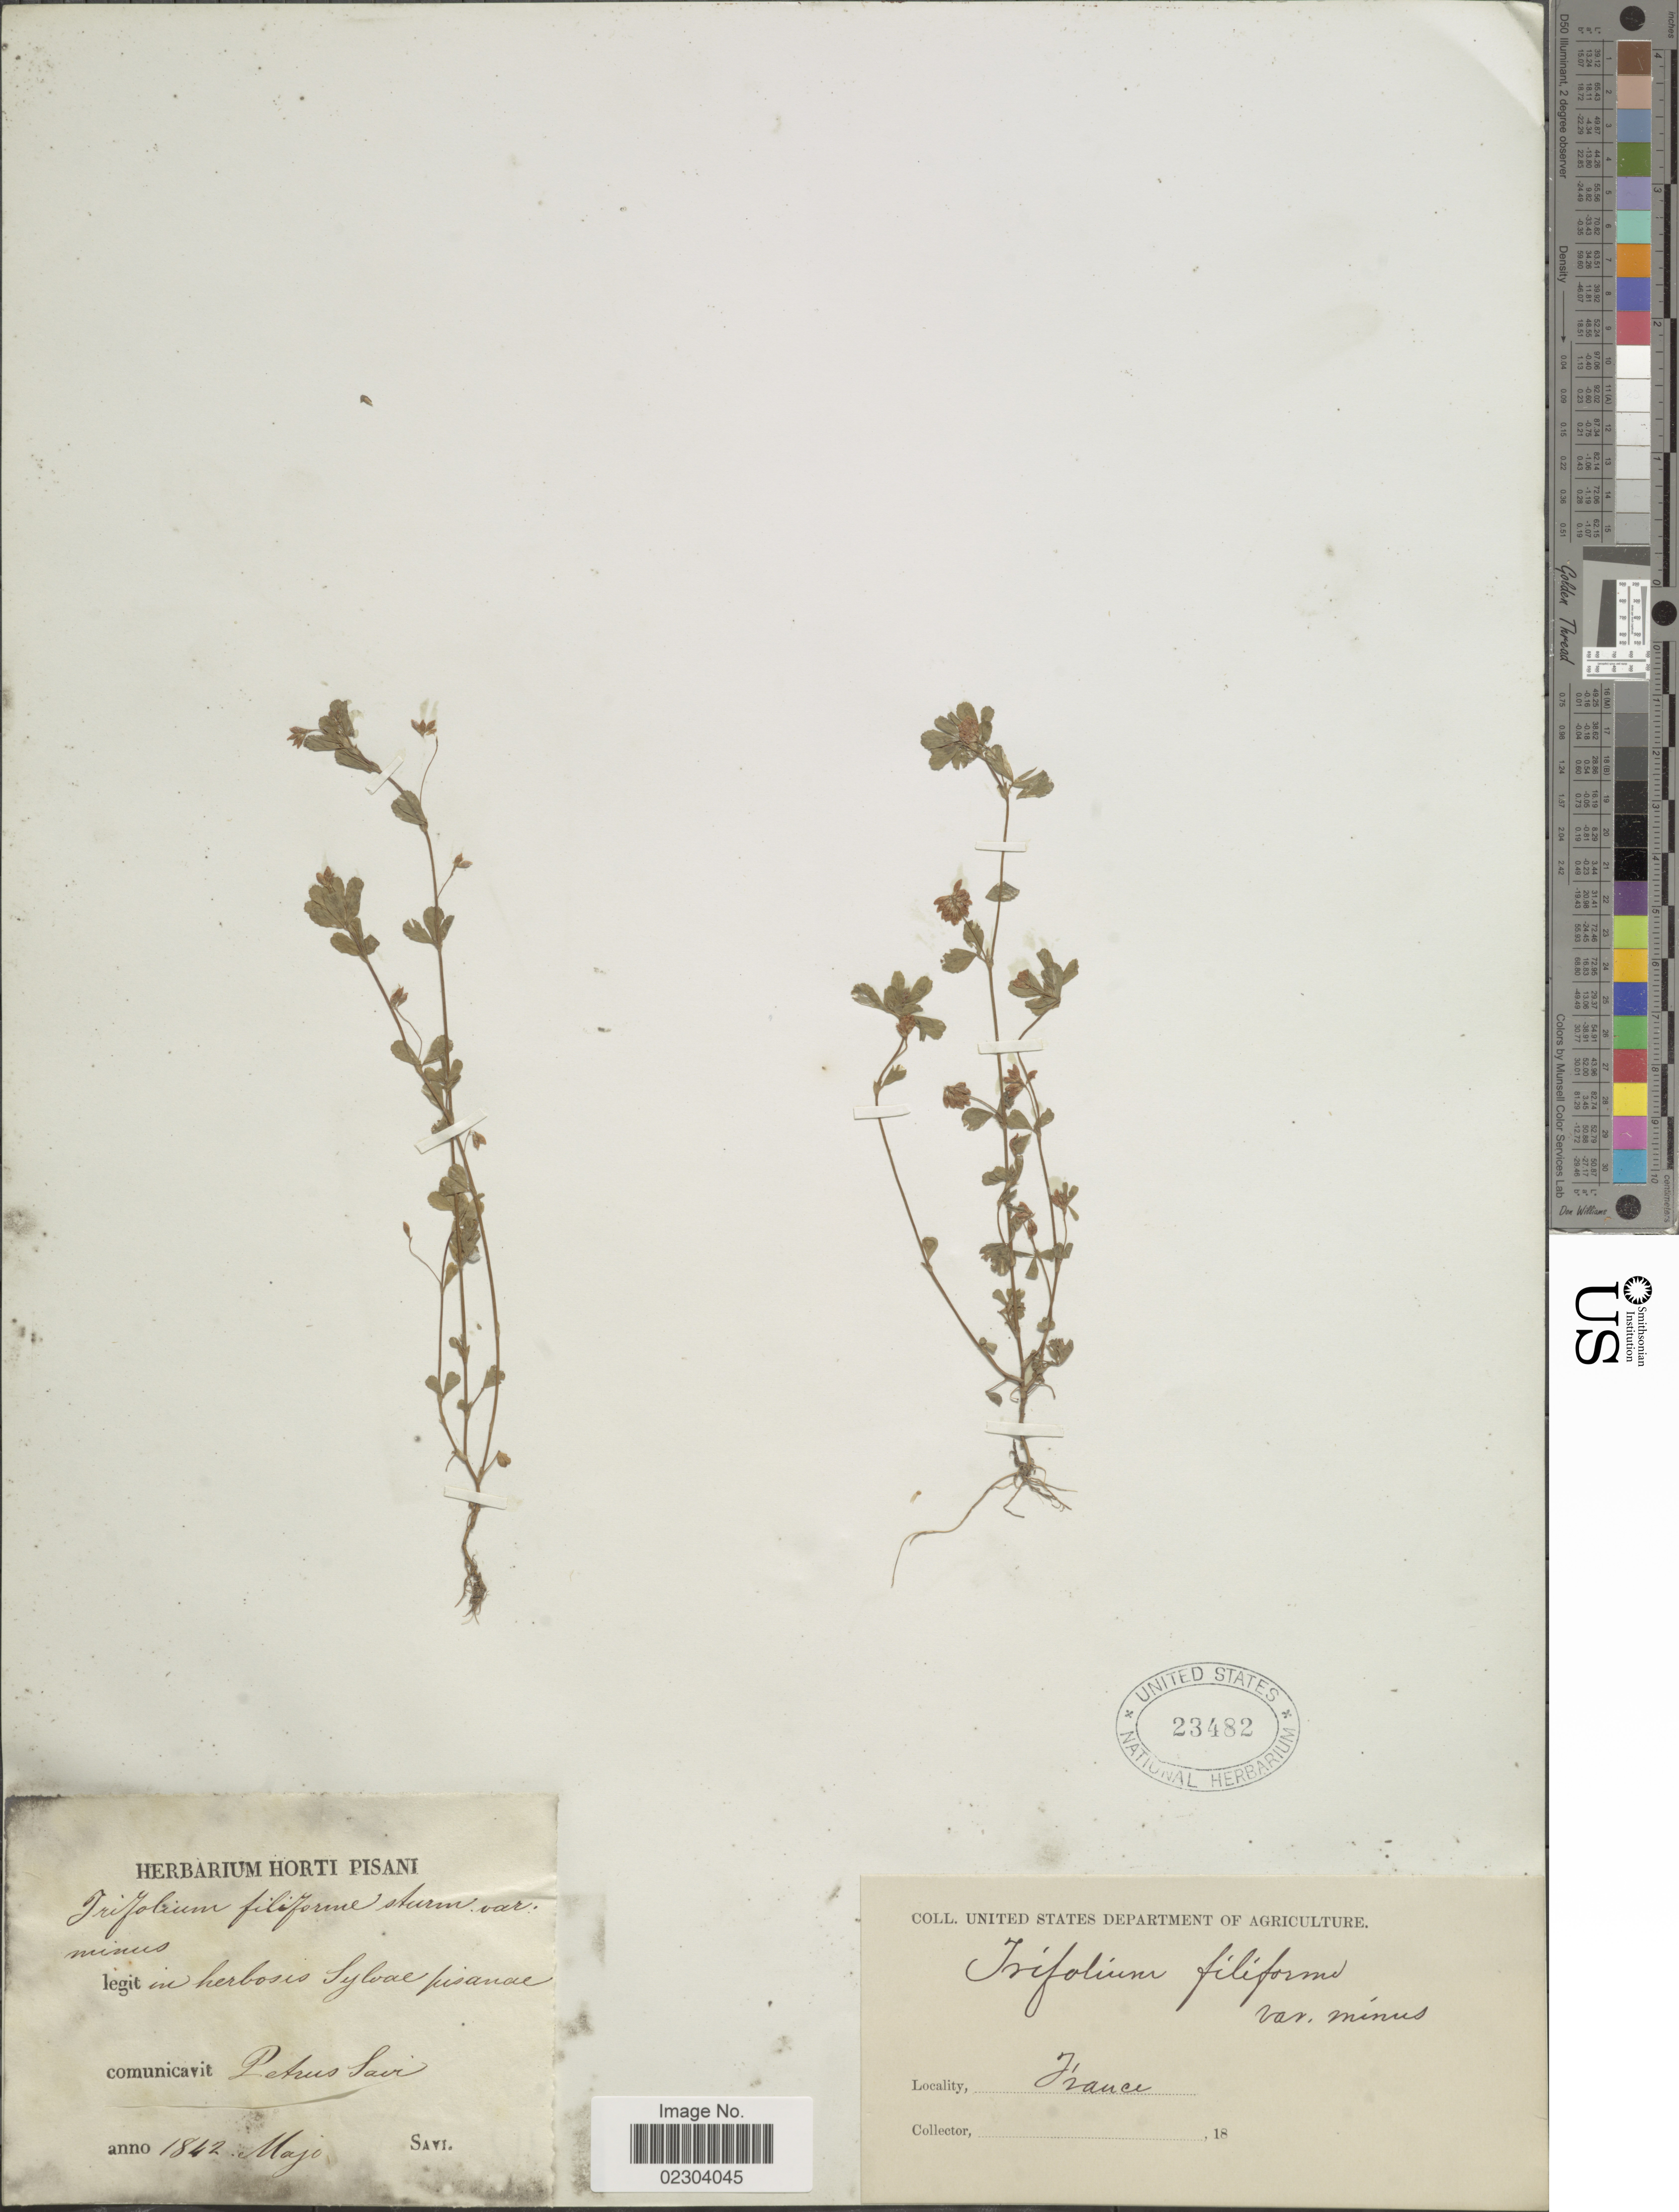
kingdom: Plantae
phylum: Tracheophyta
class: Magnoliopsida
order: Fabales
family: Fabaceae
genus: Trifolium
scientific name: Trifolium filiforme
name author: L.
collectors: G. Savi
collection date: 1842-05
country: France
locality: In herbosis Sulvae pisanae [interpreted]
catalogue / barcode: US 23482